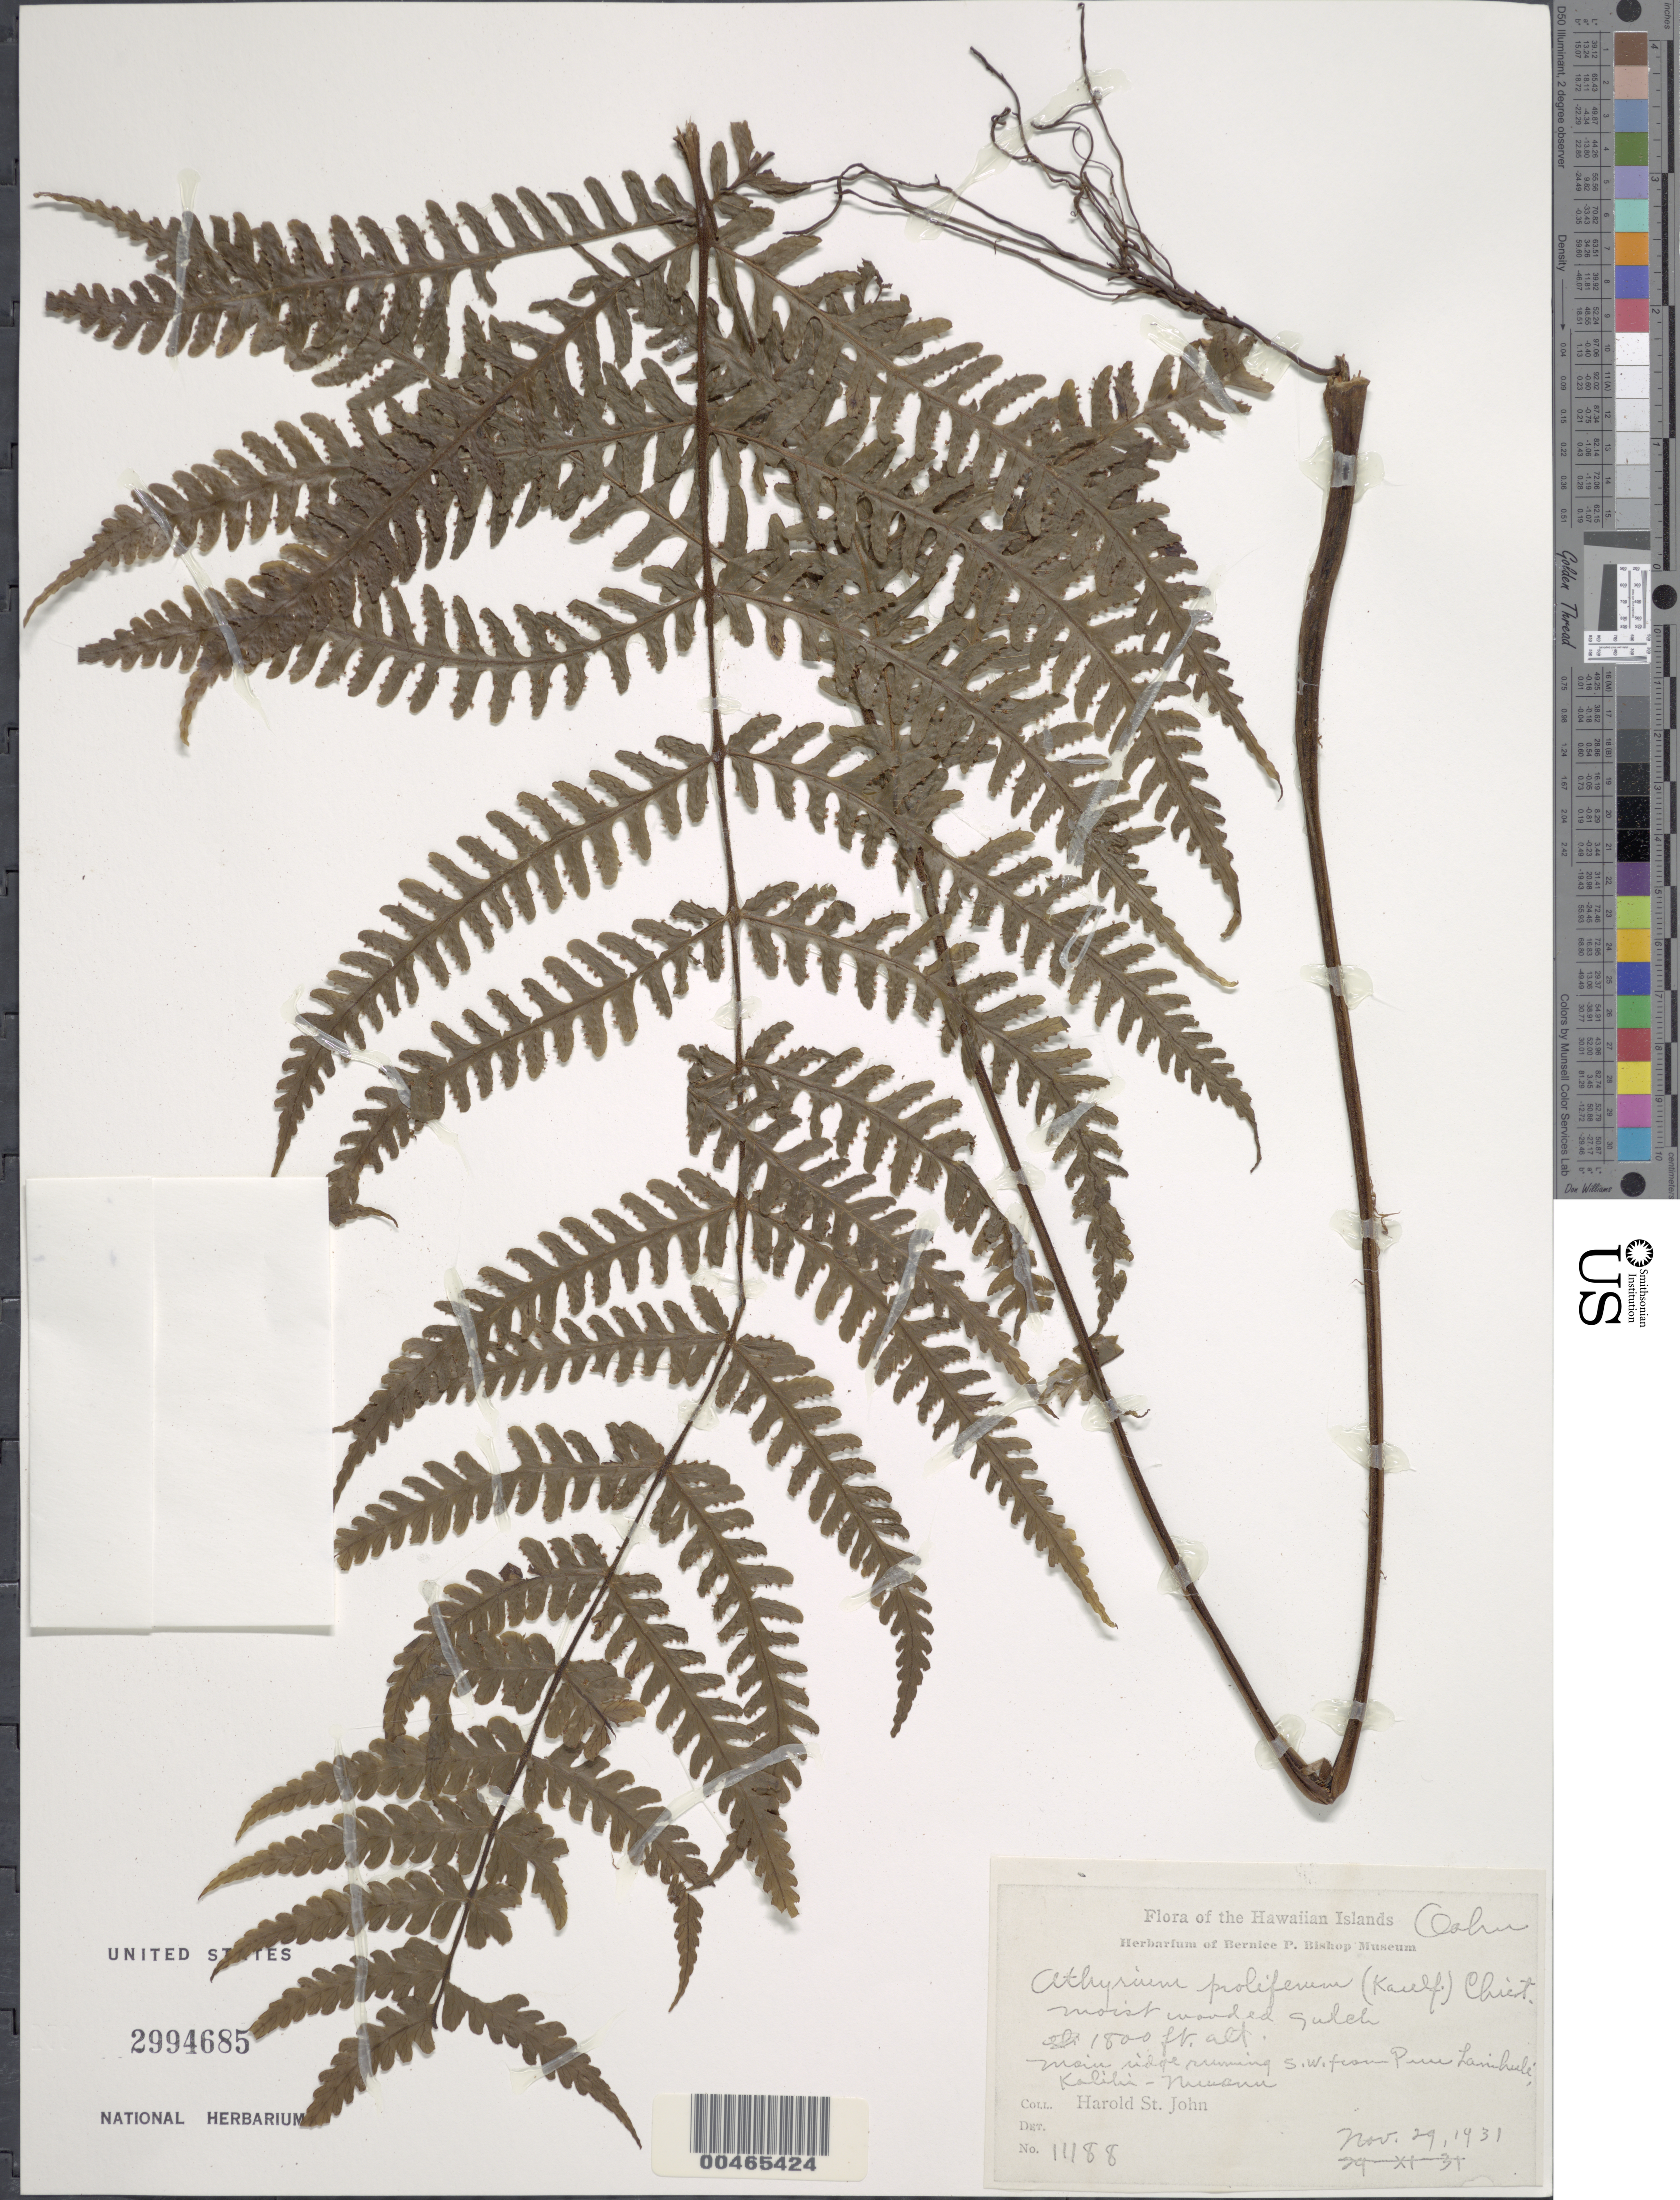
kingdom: Plantae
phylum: Tracheophyta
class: Polypodiopsida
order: Polypodiales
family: Athyriaceae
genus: Deparia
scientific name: Deparia prolifera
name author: (Kaulf.) Hook. & Grev.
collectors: H. St. John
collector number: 11188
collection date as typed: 29 Nov 1931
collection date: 1931-11-29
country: United States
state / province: Hawaii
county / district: Honolulu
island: Oahu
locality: Main ridge running SW from Puu Lainhule, Kalihi-Nuuanu, Oahu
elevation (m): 549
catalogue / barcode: US 2994685